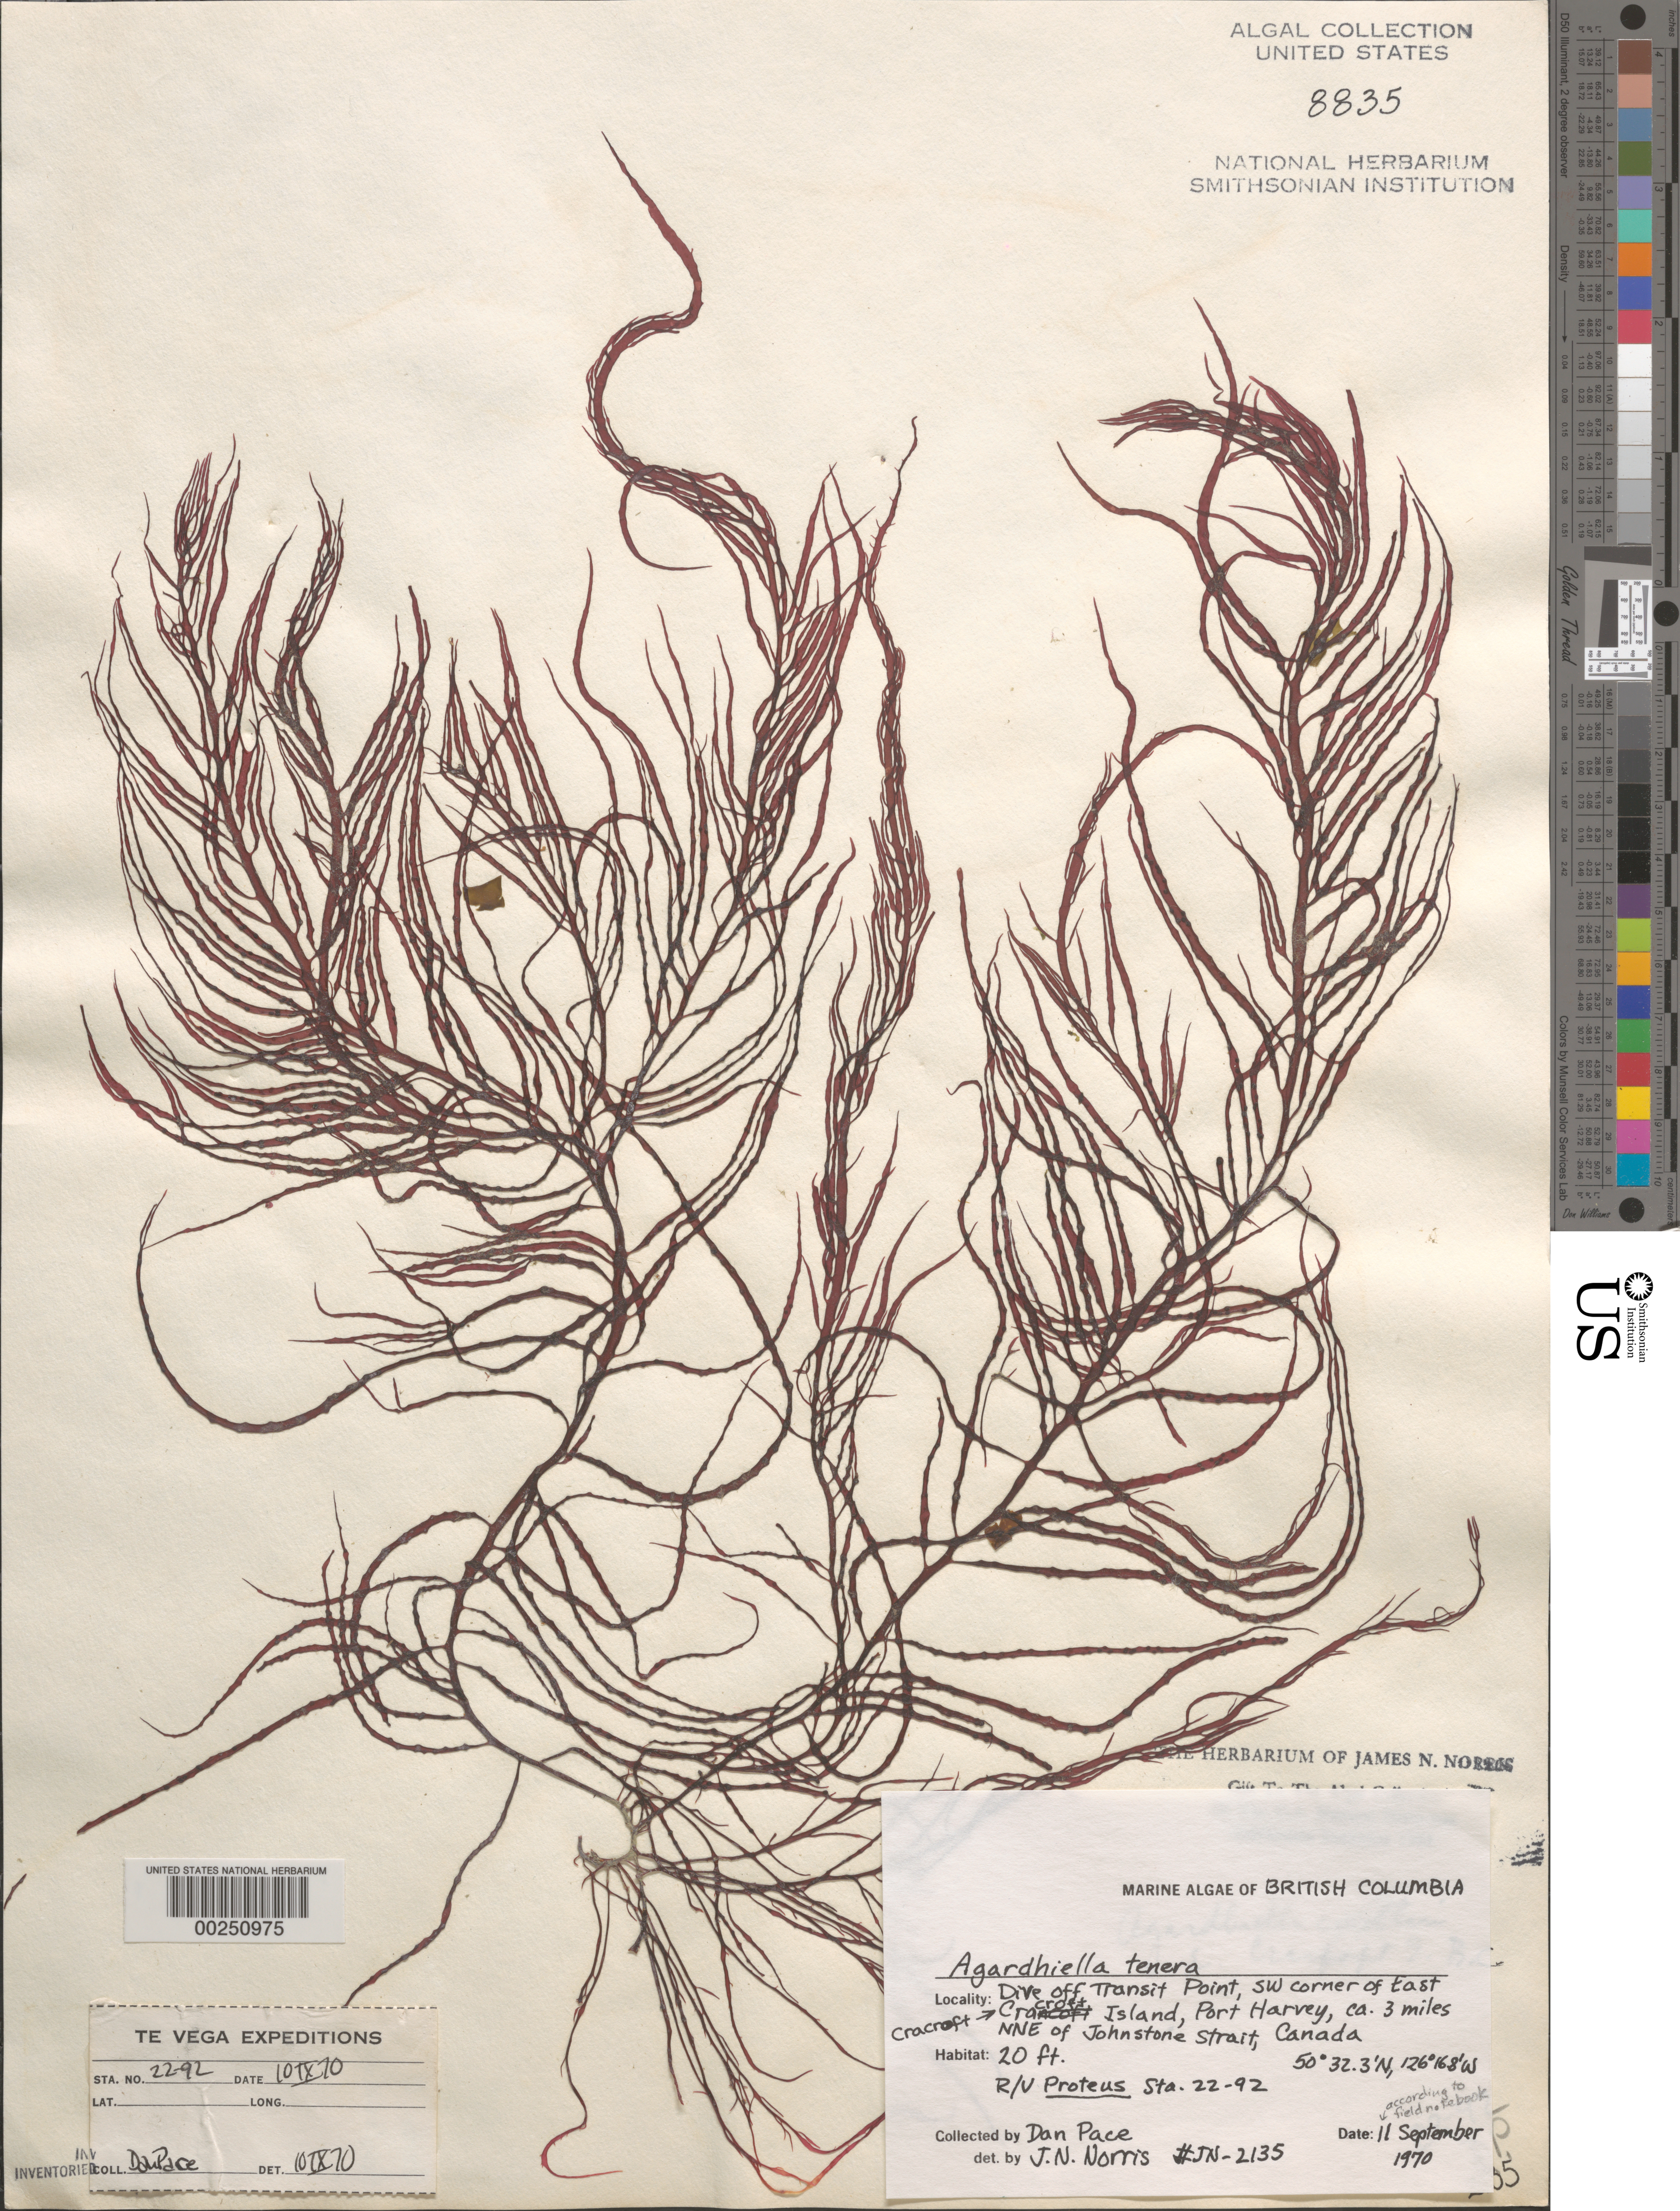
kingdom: Plantae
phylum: Rhodophyta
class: Florideophyceae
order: Gigartinales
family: Solieriaceae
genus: Agardhiella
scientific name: Agardhiella tenera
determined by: Norris, James N.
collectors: D. Pace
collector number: Jn-2135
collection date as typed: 11 Sep 1970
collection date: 1970-09-11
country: Canada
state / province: British Columbia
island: East Cracroft Island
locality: Port Harvey, ca. 3 miles north northeast of Johnstone Strait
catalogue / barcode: US 8835